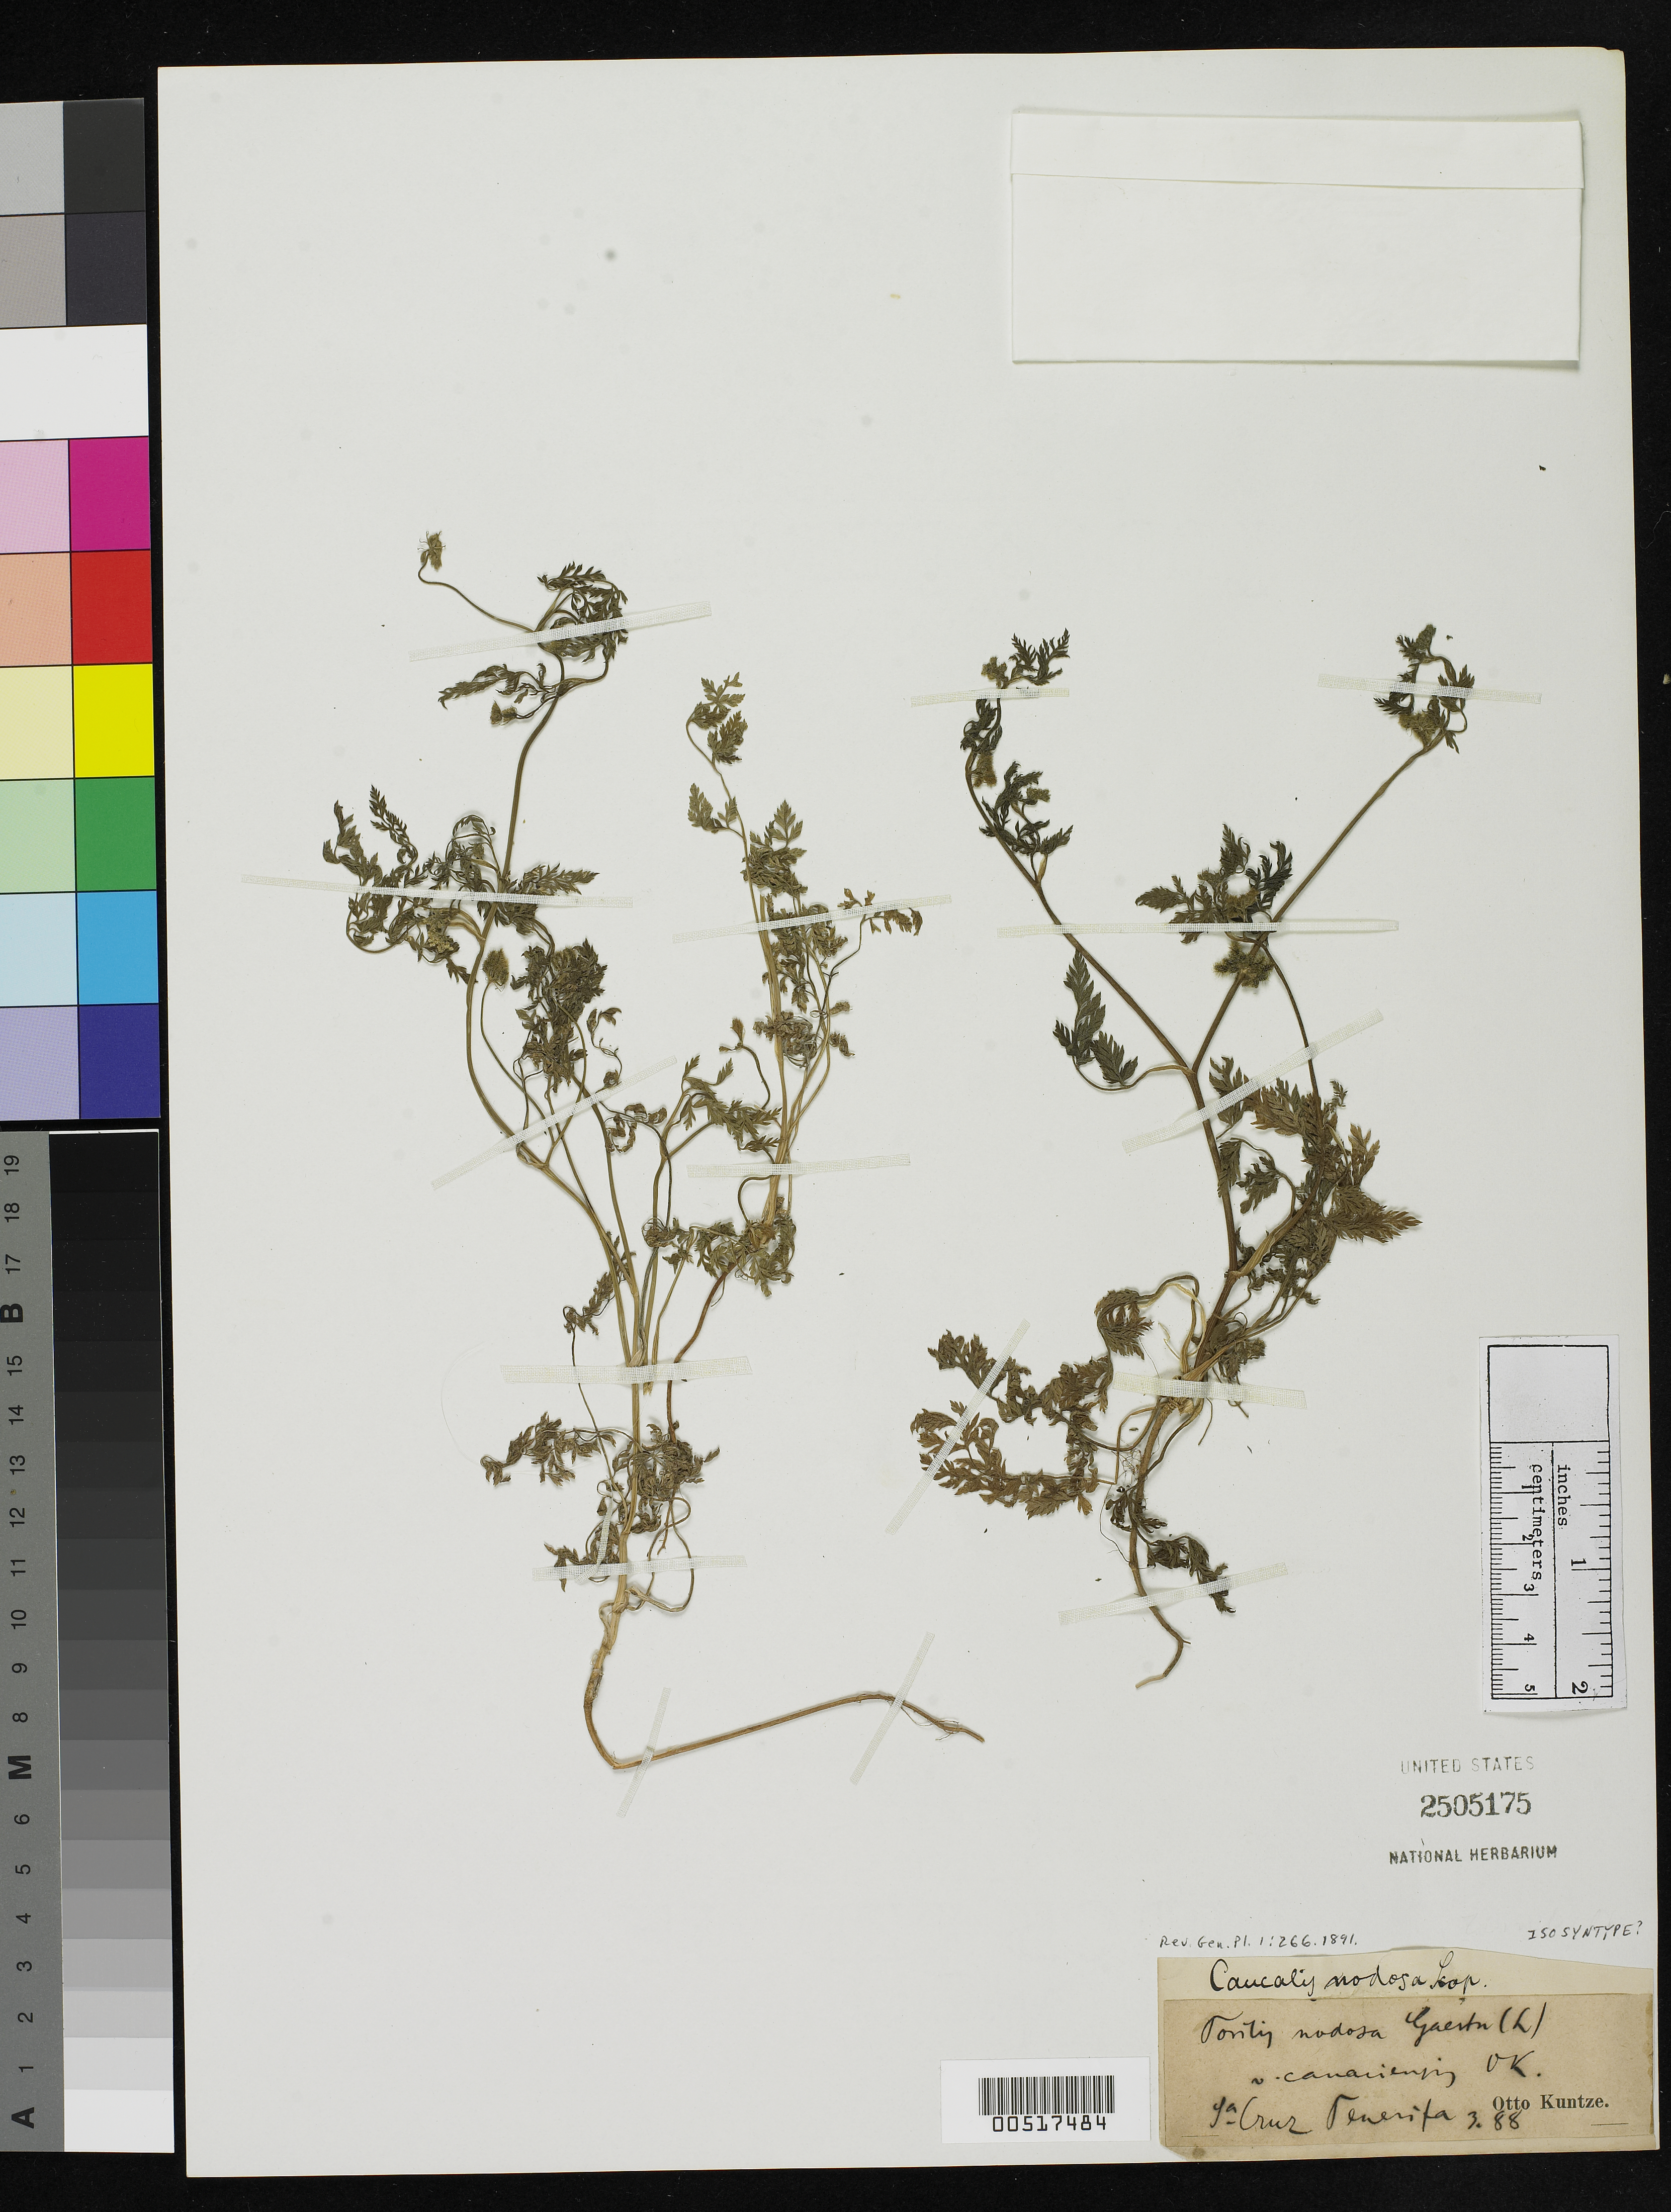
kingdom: Plantae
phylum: Tracheophyta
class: Magnoliopsida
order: Apiales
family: Apiaceae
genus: Caucalis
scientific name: Caucalis nodosa var. canariensis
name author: Kuntze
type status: Possible Isosyntype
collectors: C.E.O. Kuntze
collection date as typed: Mar 1888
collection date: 1888-03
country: Spain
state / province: Canarias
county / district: Santa Cruz de Tenerife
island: Tenerife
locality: Santa Cruz.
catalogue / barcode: US 2505175